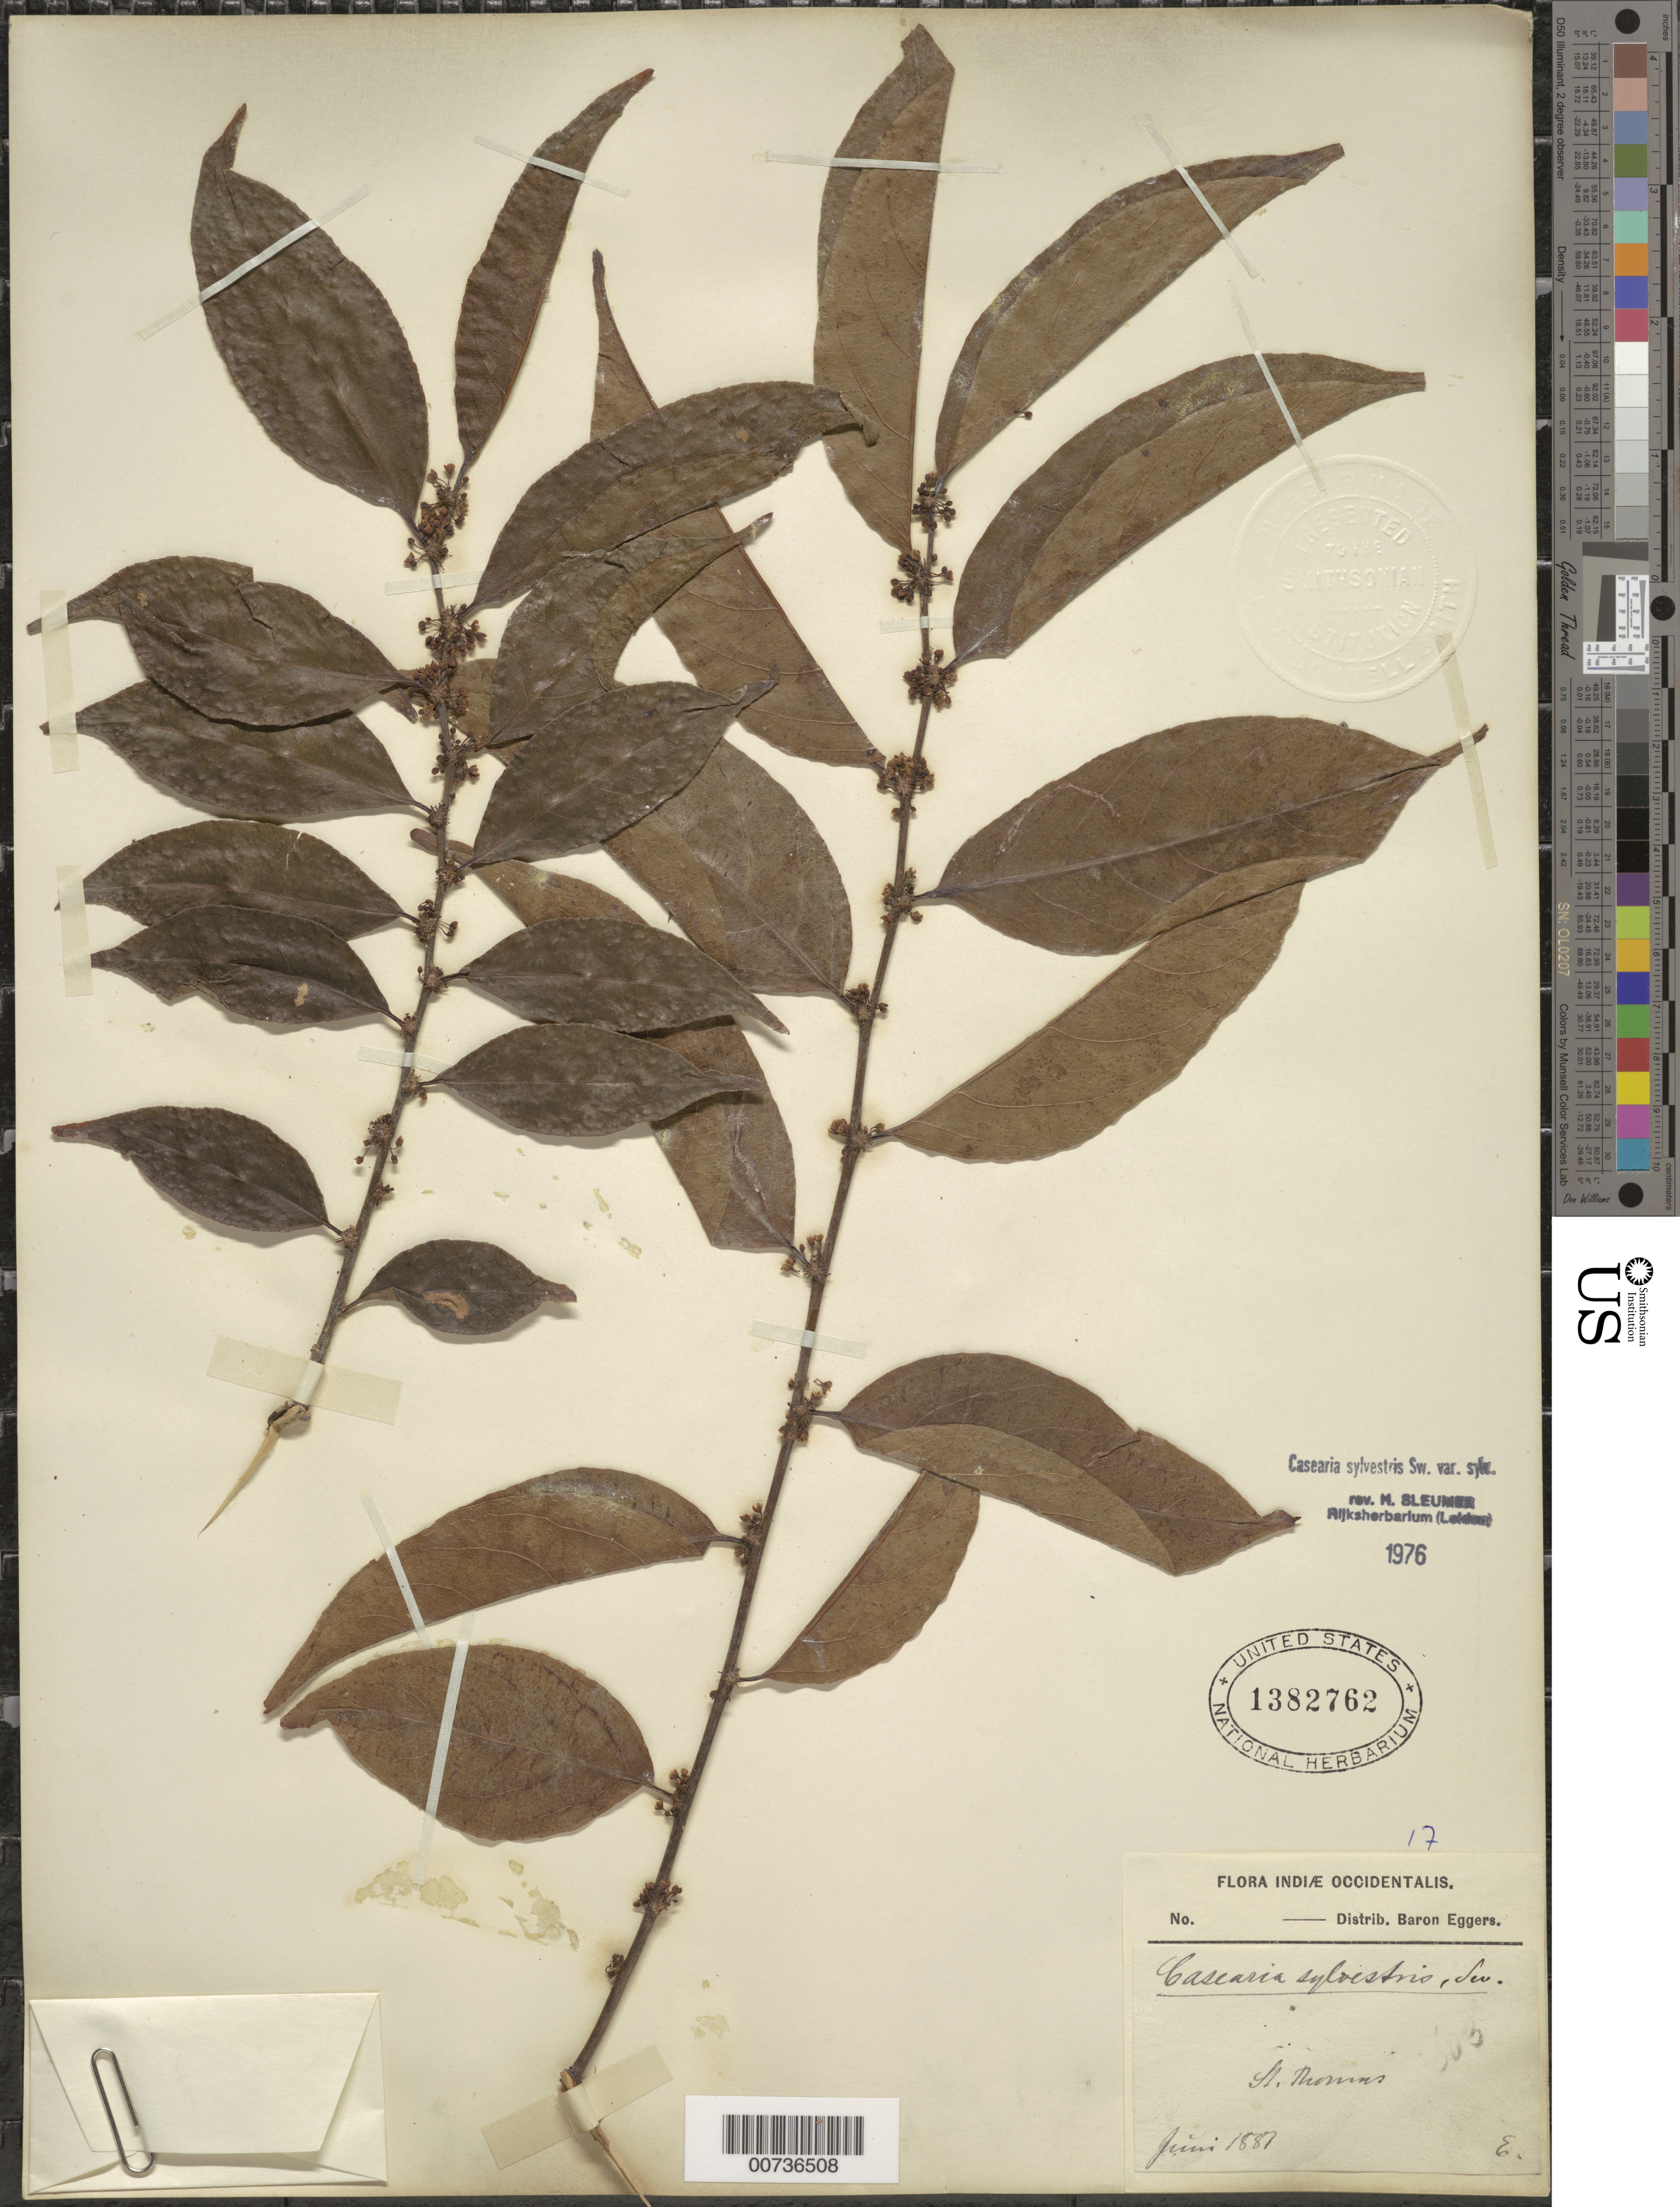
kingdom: Plantae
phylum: Tracheophyta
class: Magnoliopsida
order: Malpighiales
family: Salicaceae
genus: Casearia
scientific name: Casearia sylvestris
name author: Sw.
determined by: Sleumer, H. O.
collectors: H. F. A. von Eggers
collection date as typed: Jun 1887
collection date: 1887-06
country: U.S. Virgin Islands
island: St. Thomas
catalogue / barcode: US 1382762